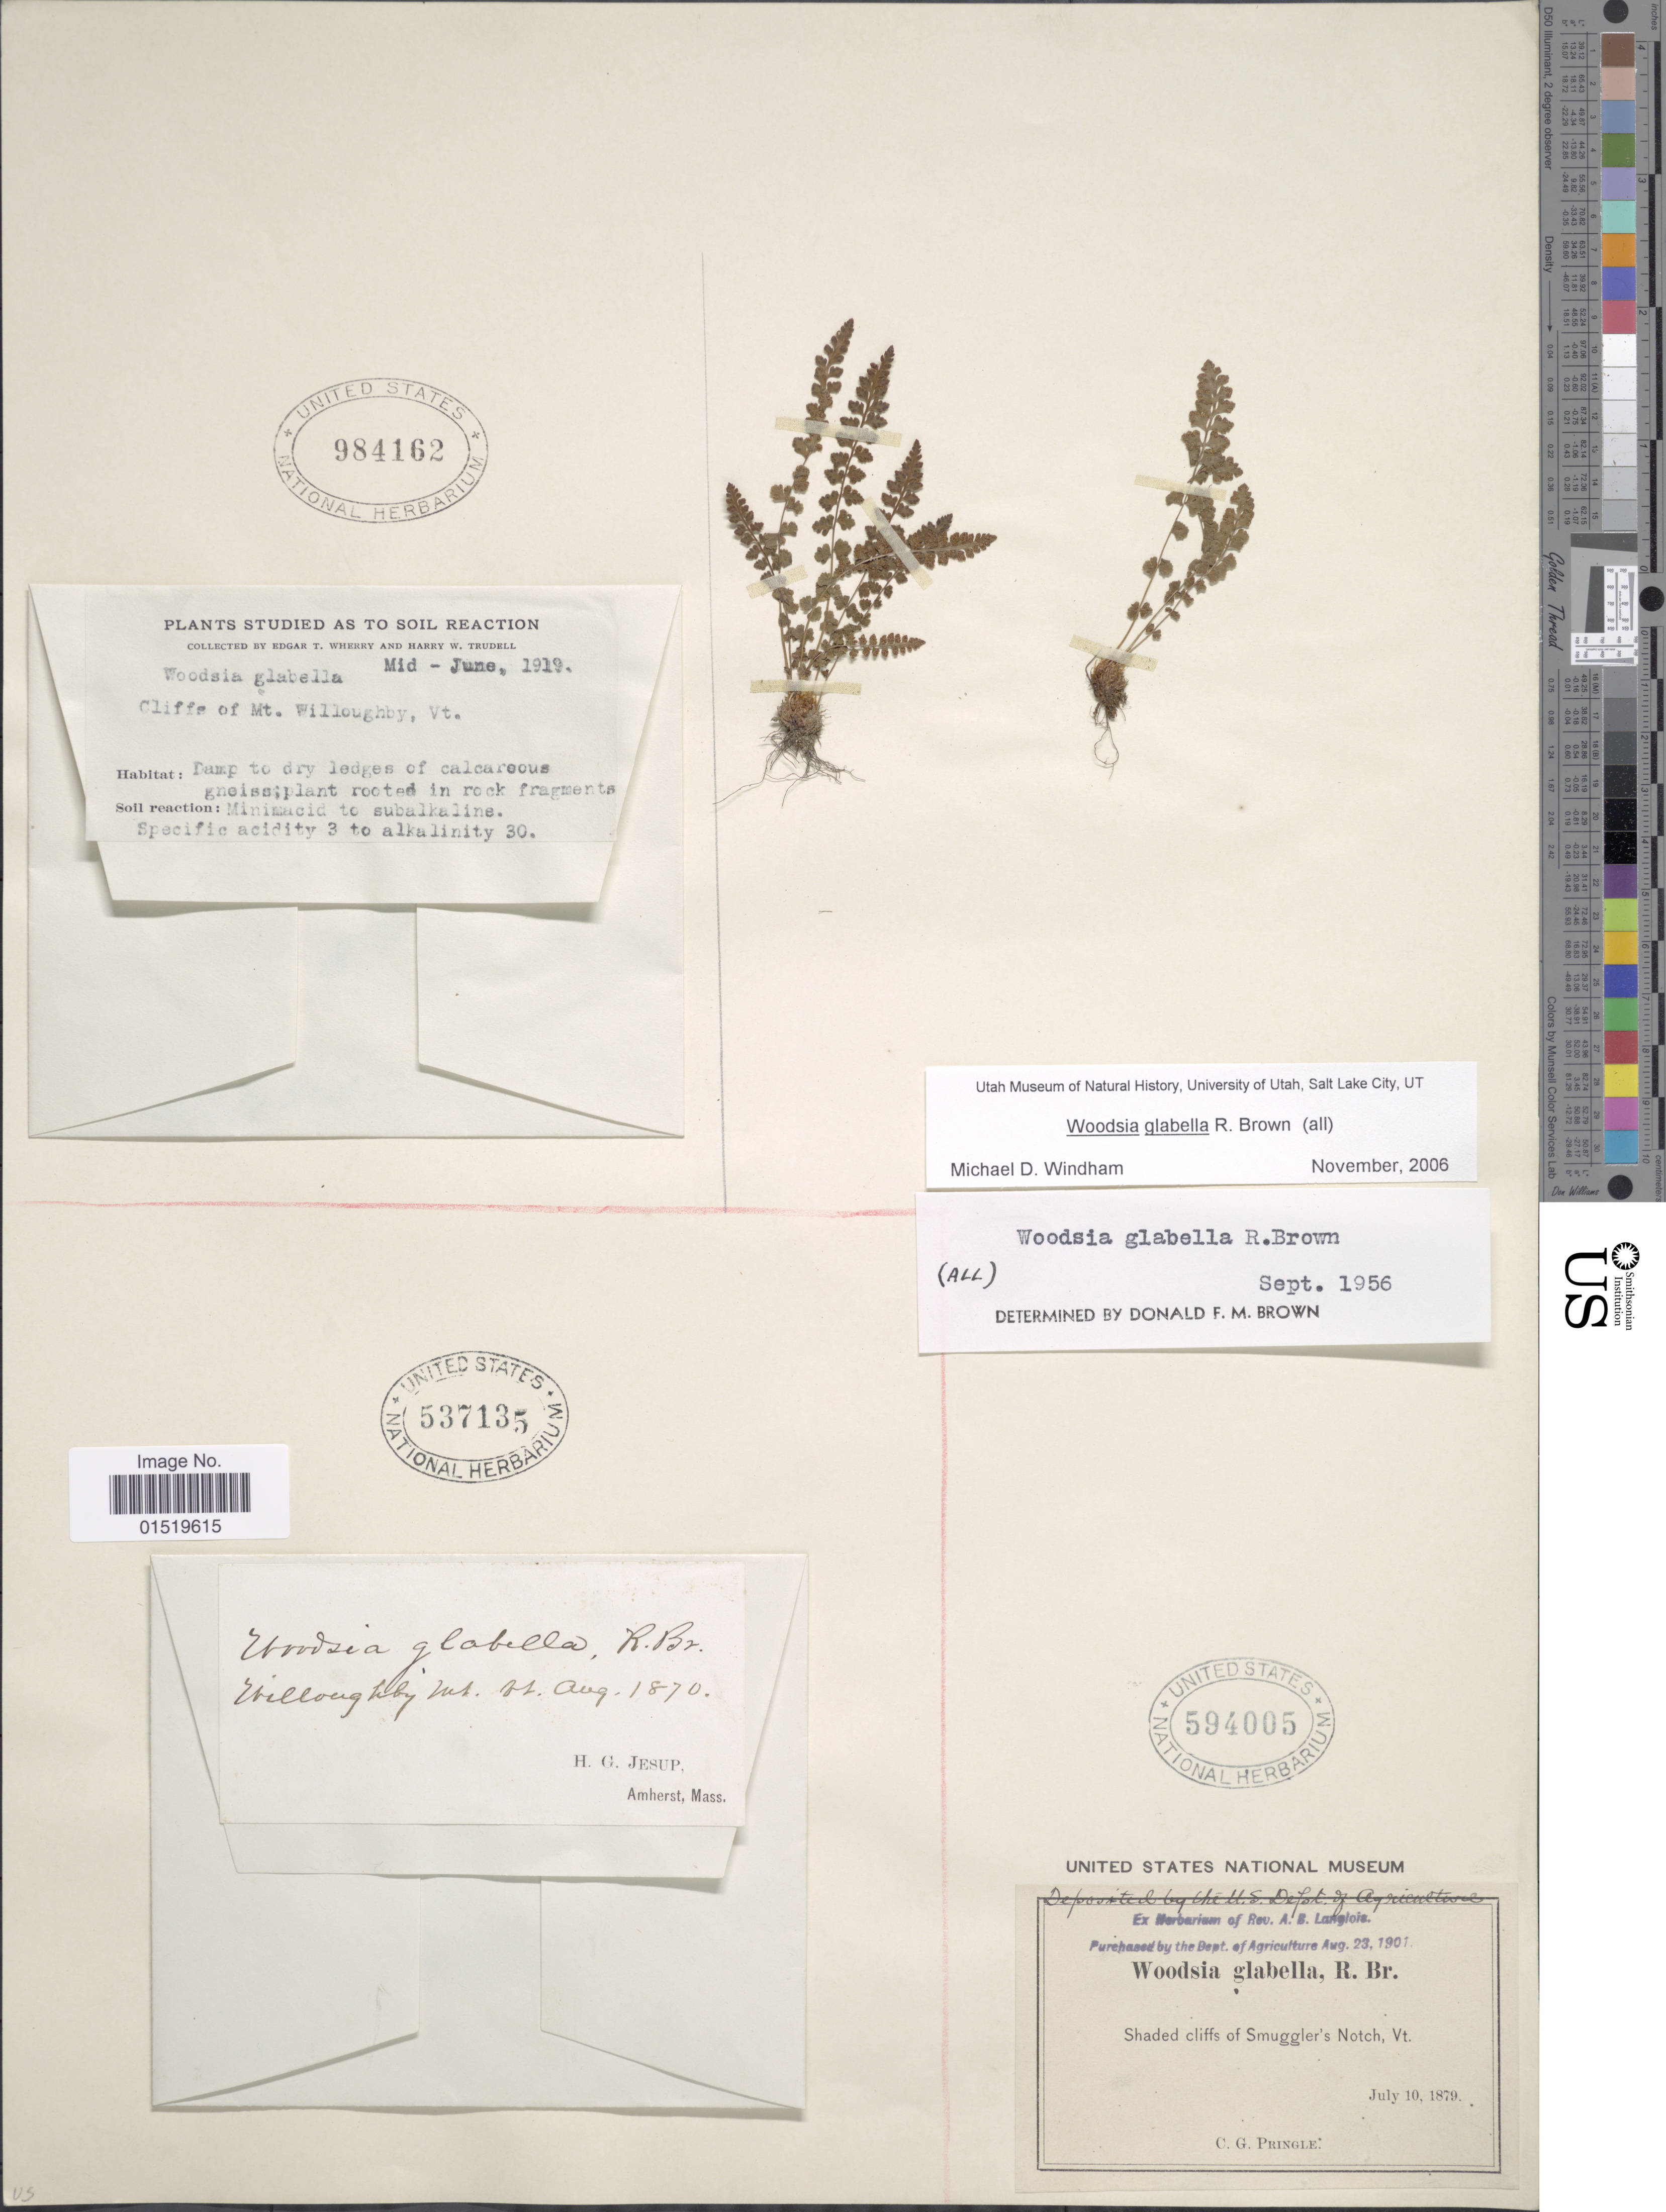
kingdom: Plantae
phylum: Tracheophyta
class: Polypodiopsida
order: Polypodiales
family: Woodsiaceae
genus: Woodsia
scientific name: Woodsia glabella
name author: R. Br.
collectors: E. T. Wherry & H. Trudell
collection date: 1919-06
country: United States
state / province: Vermont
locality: Cliffs of Mt Willoughby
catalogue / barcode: US 984162-3